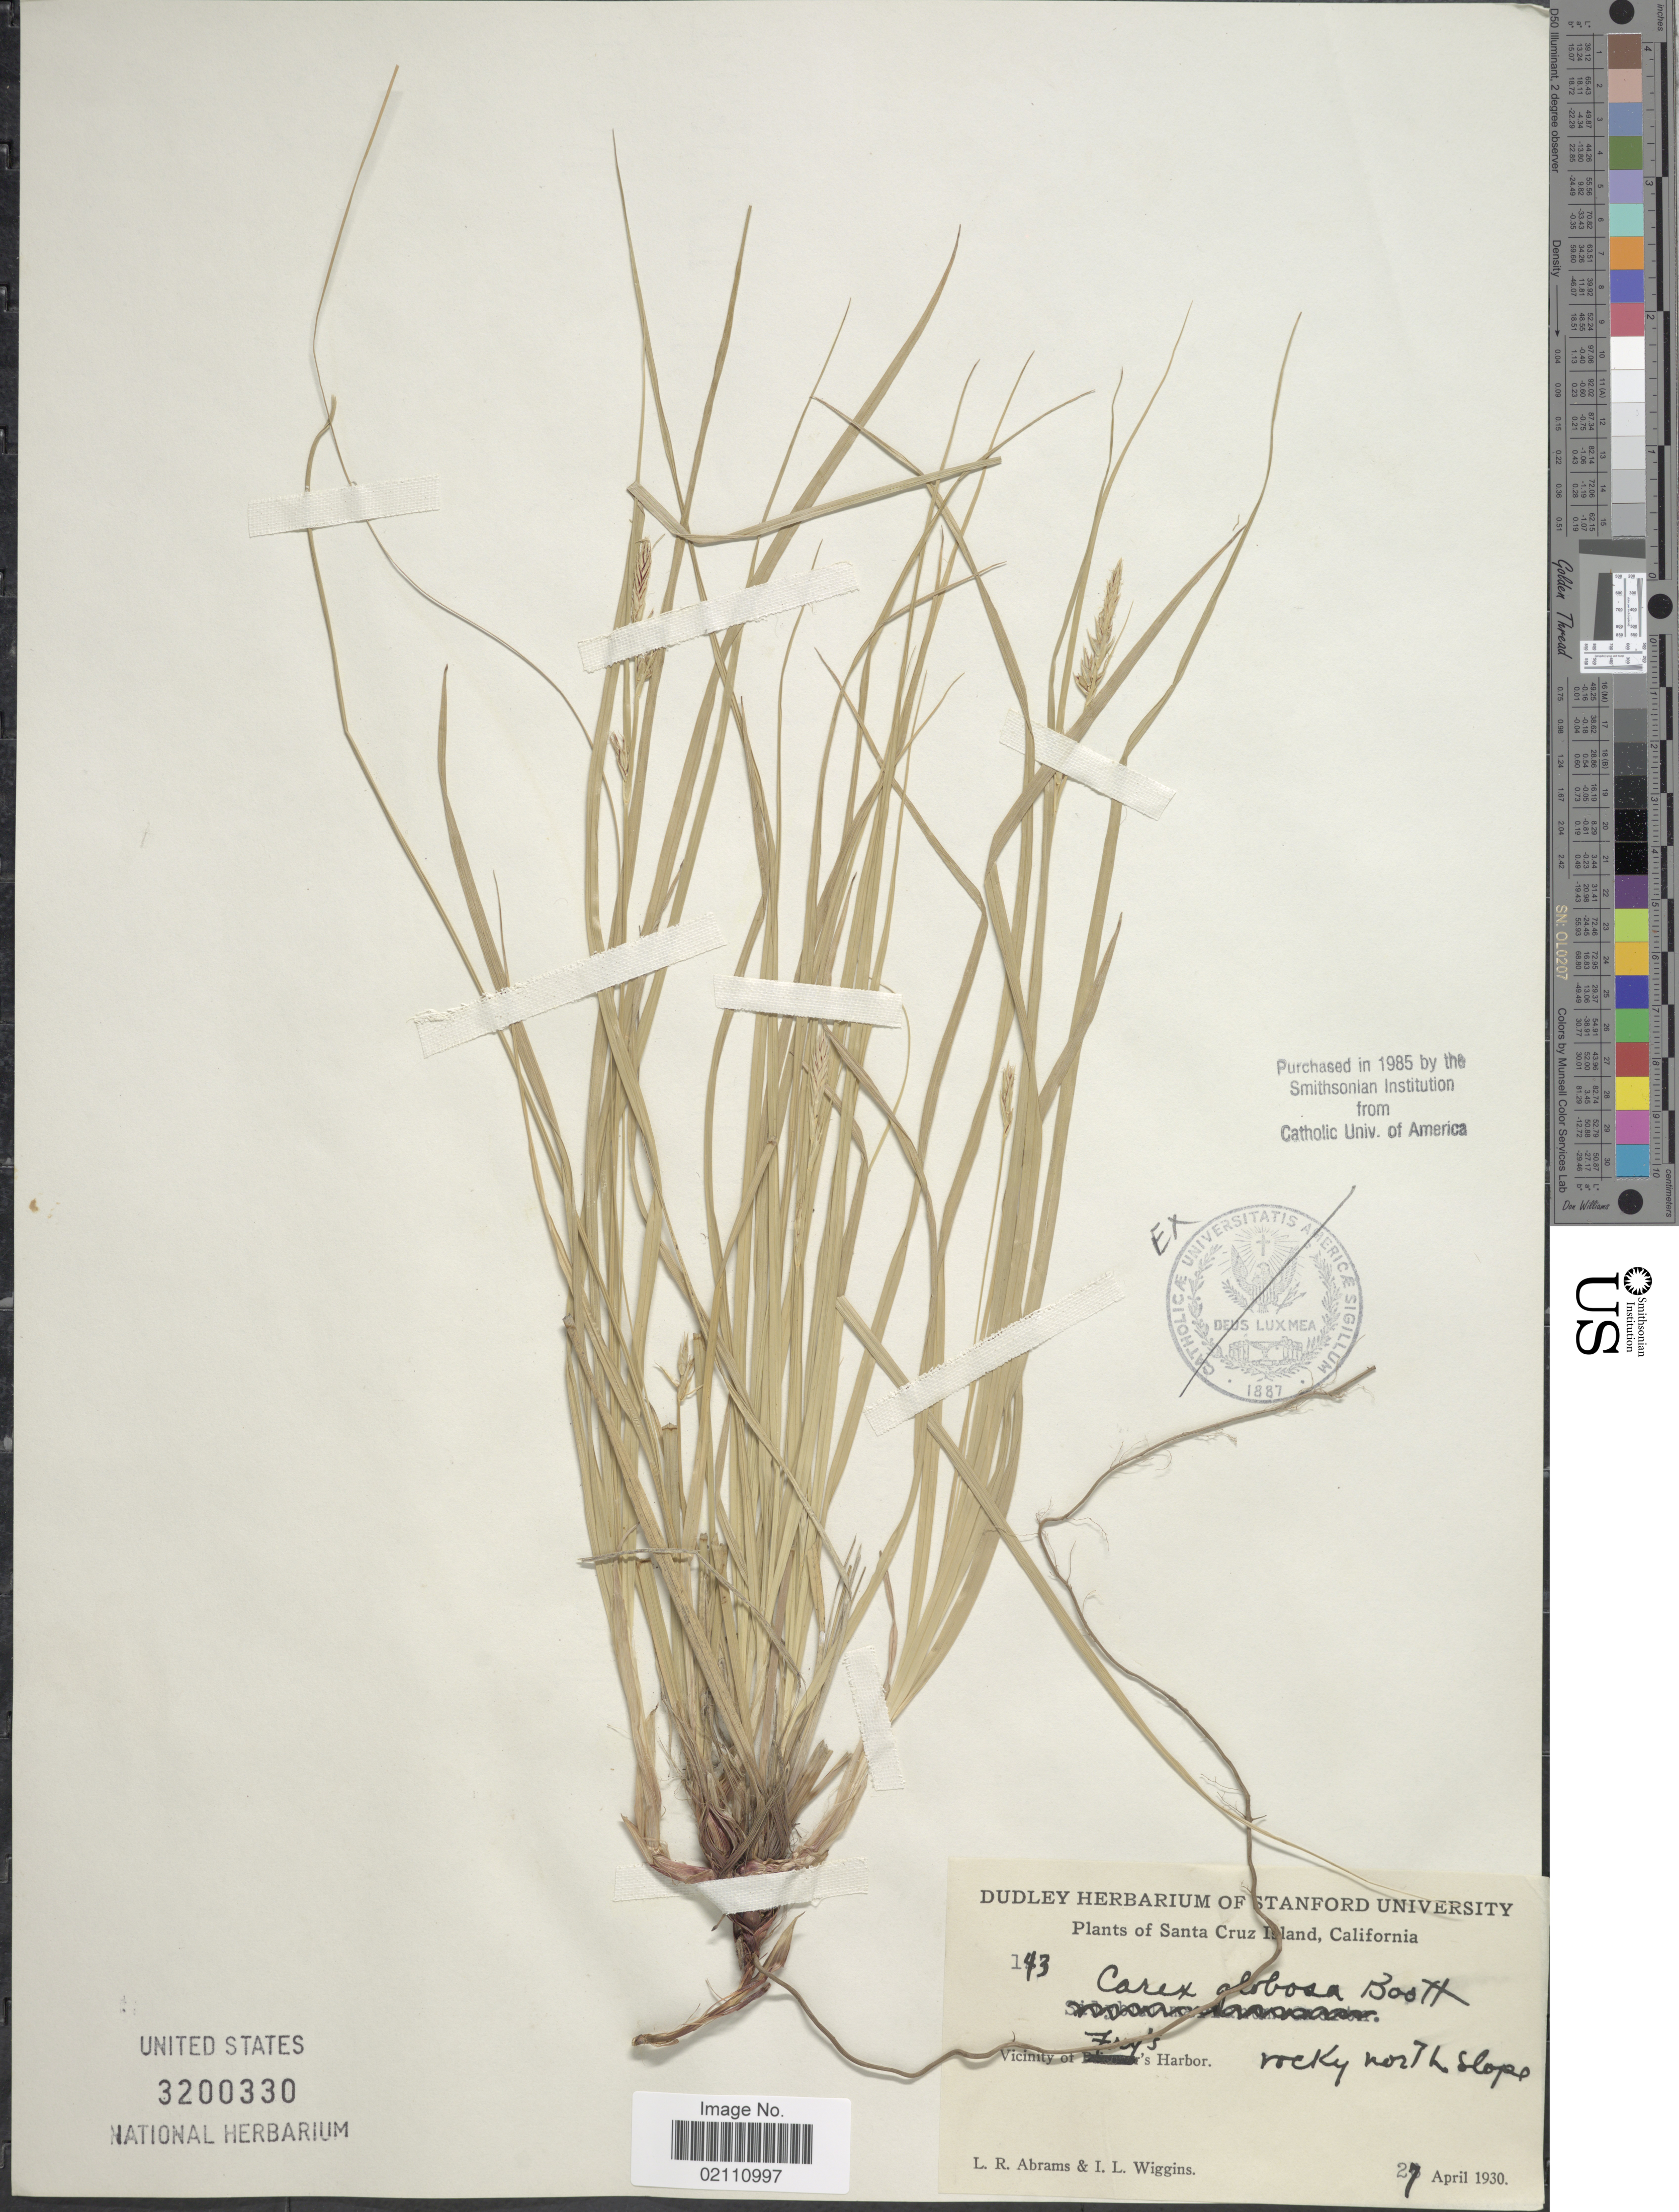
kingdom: Plantae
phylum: Tracheophyta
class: Liliopsida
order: Poales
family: Cyperaceae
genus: Carex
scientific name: Carex globosa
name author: Boott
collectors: L. Abrams & I. L. Wiggins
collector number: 143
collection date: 1930-04-27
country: United States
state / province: California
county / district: Santa Barbara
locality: Santa Cruz Island, California, Vicinity of Fry's Harbor, Rocky north slope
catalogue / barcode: US 3200330